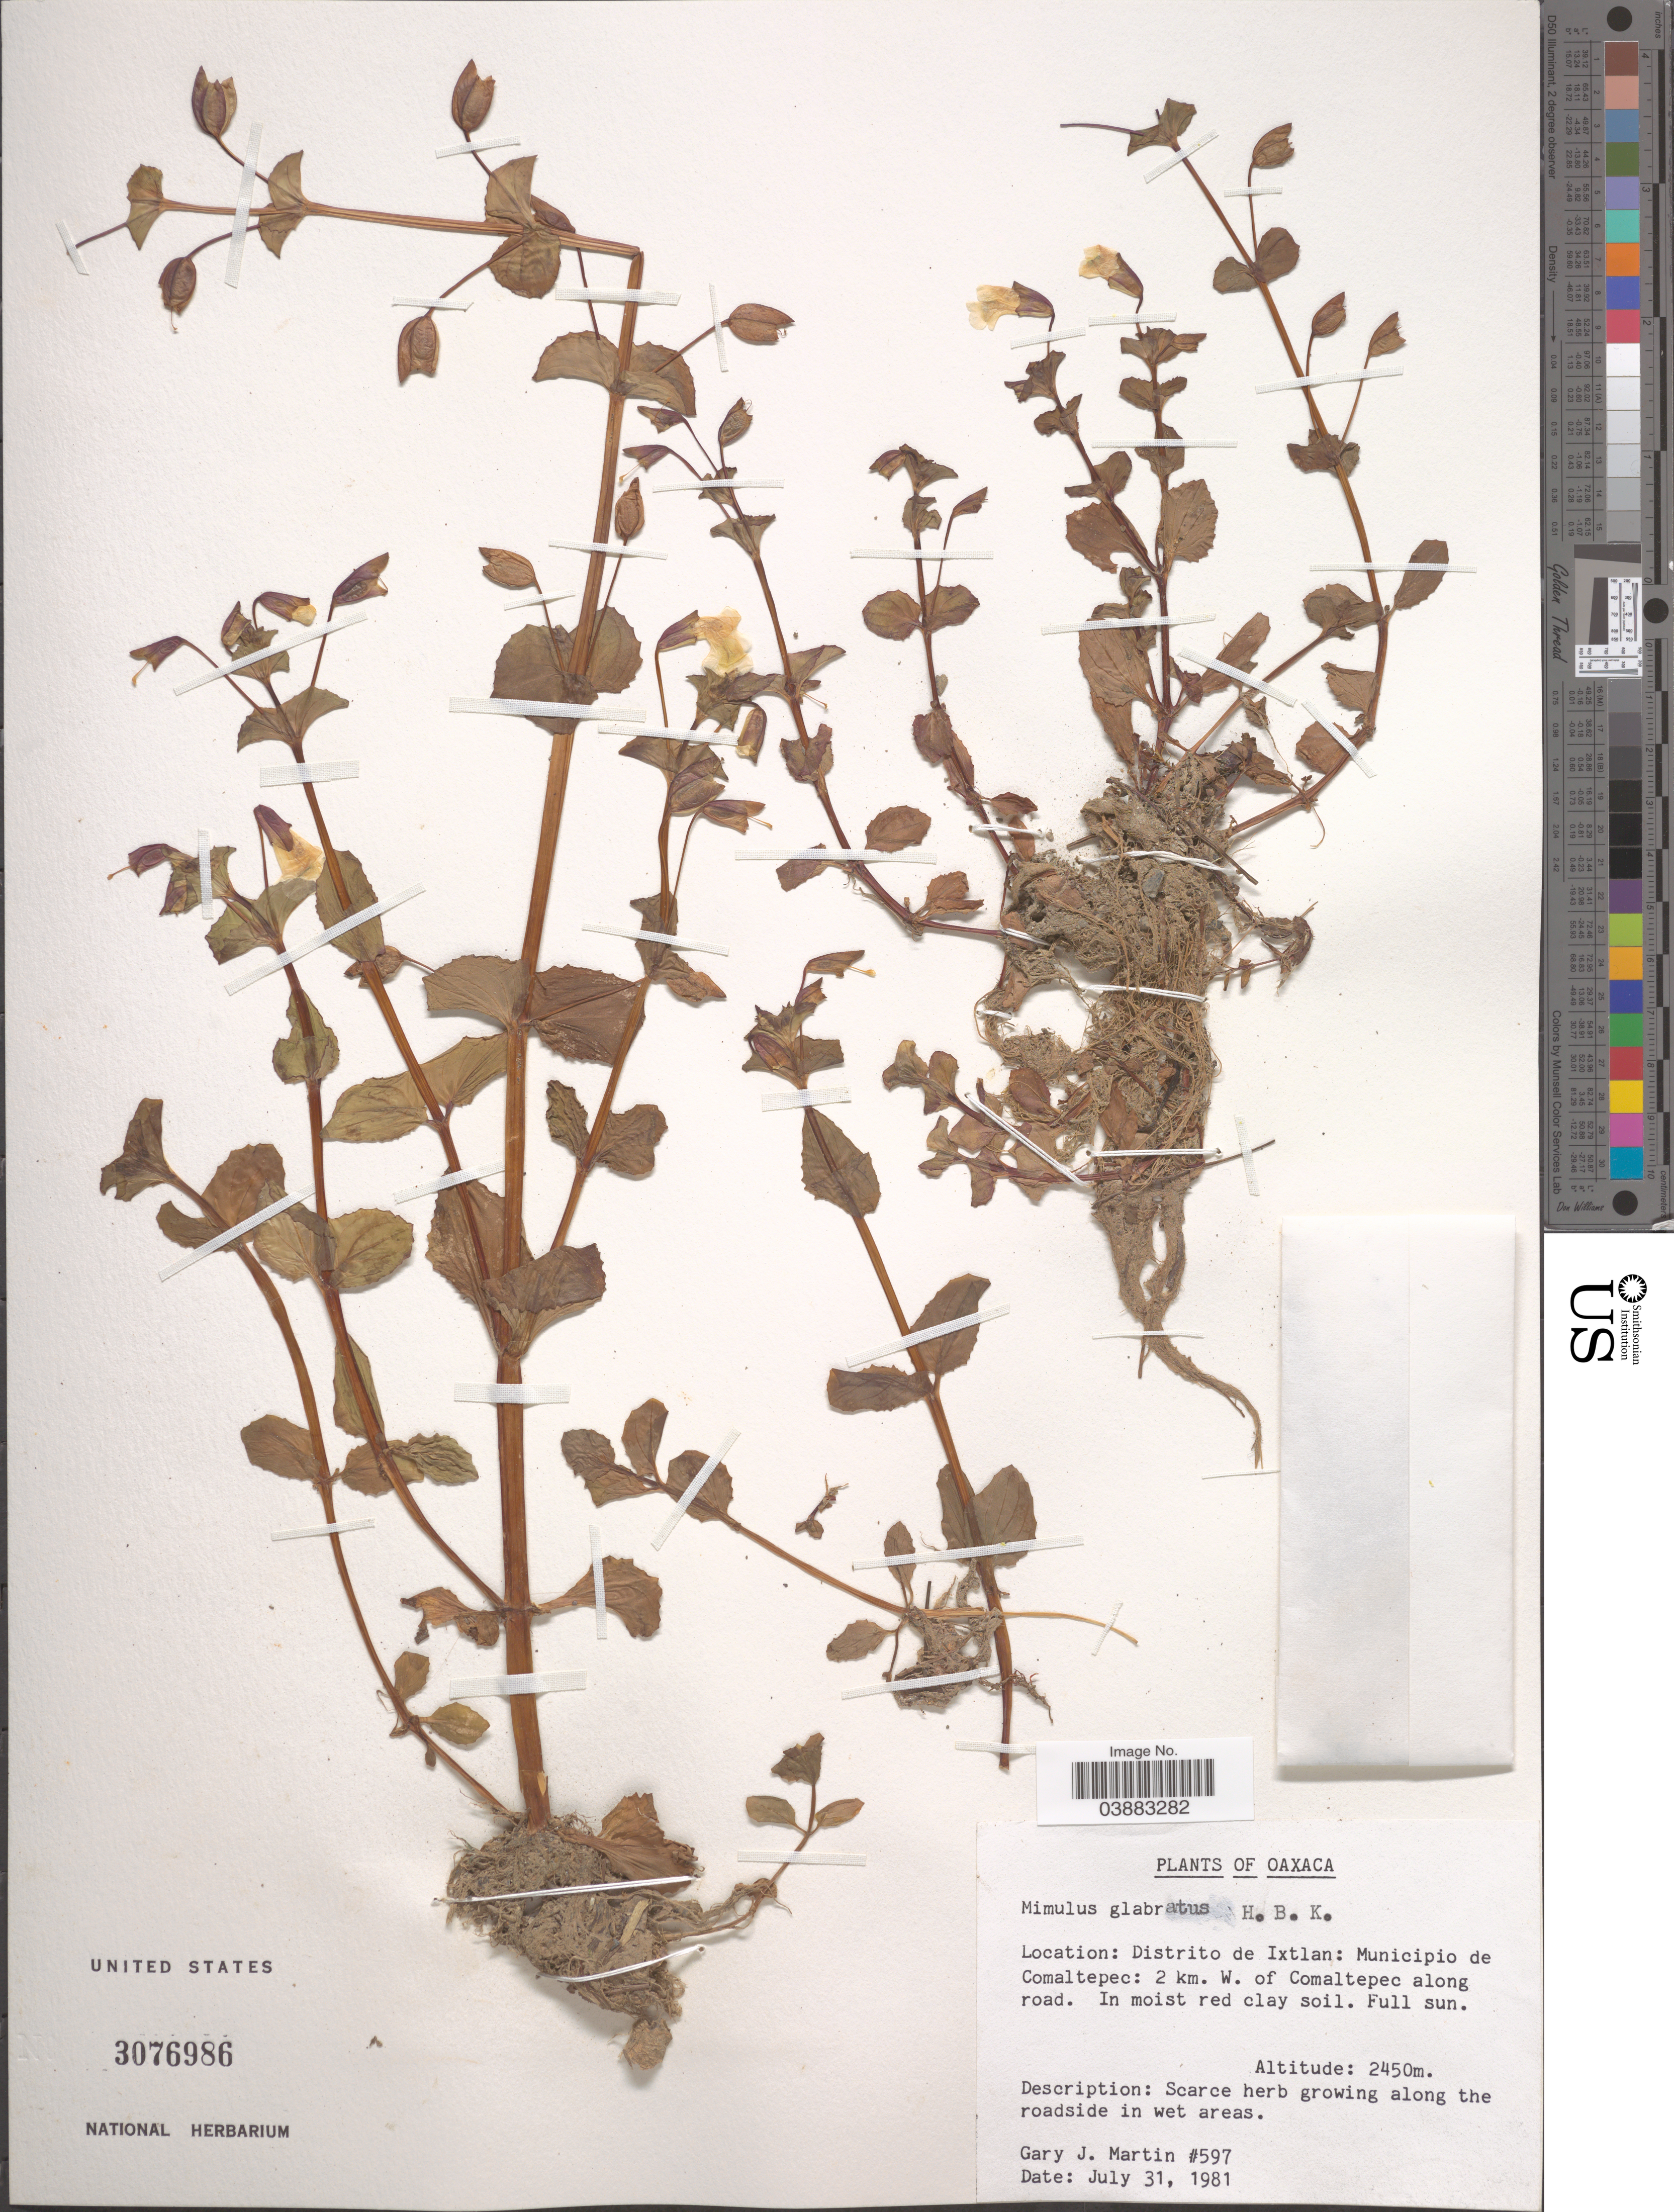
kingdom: Plantae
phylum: Tracheophyta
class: Magnoliopsida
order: Lamiales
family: Phrymaceae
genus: Mimulus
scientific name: Mimulus glabratus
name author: Kunth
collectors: G. J. Martin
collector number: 597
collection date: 1981-07-31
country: Mexico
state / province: Oaxaca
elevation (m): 2450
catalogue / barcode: US 3076986